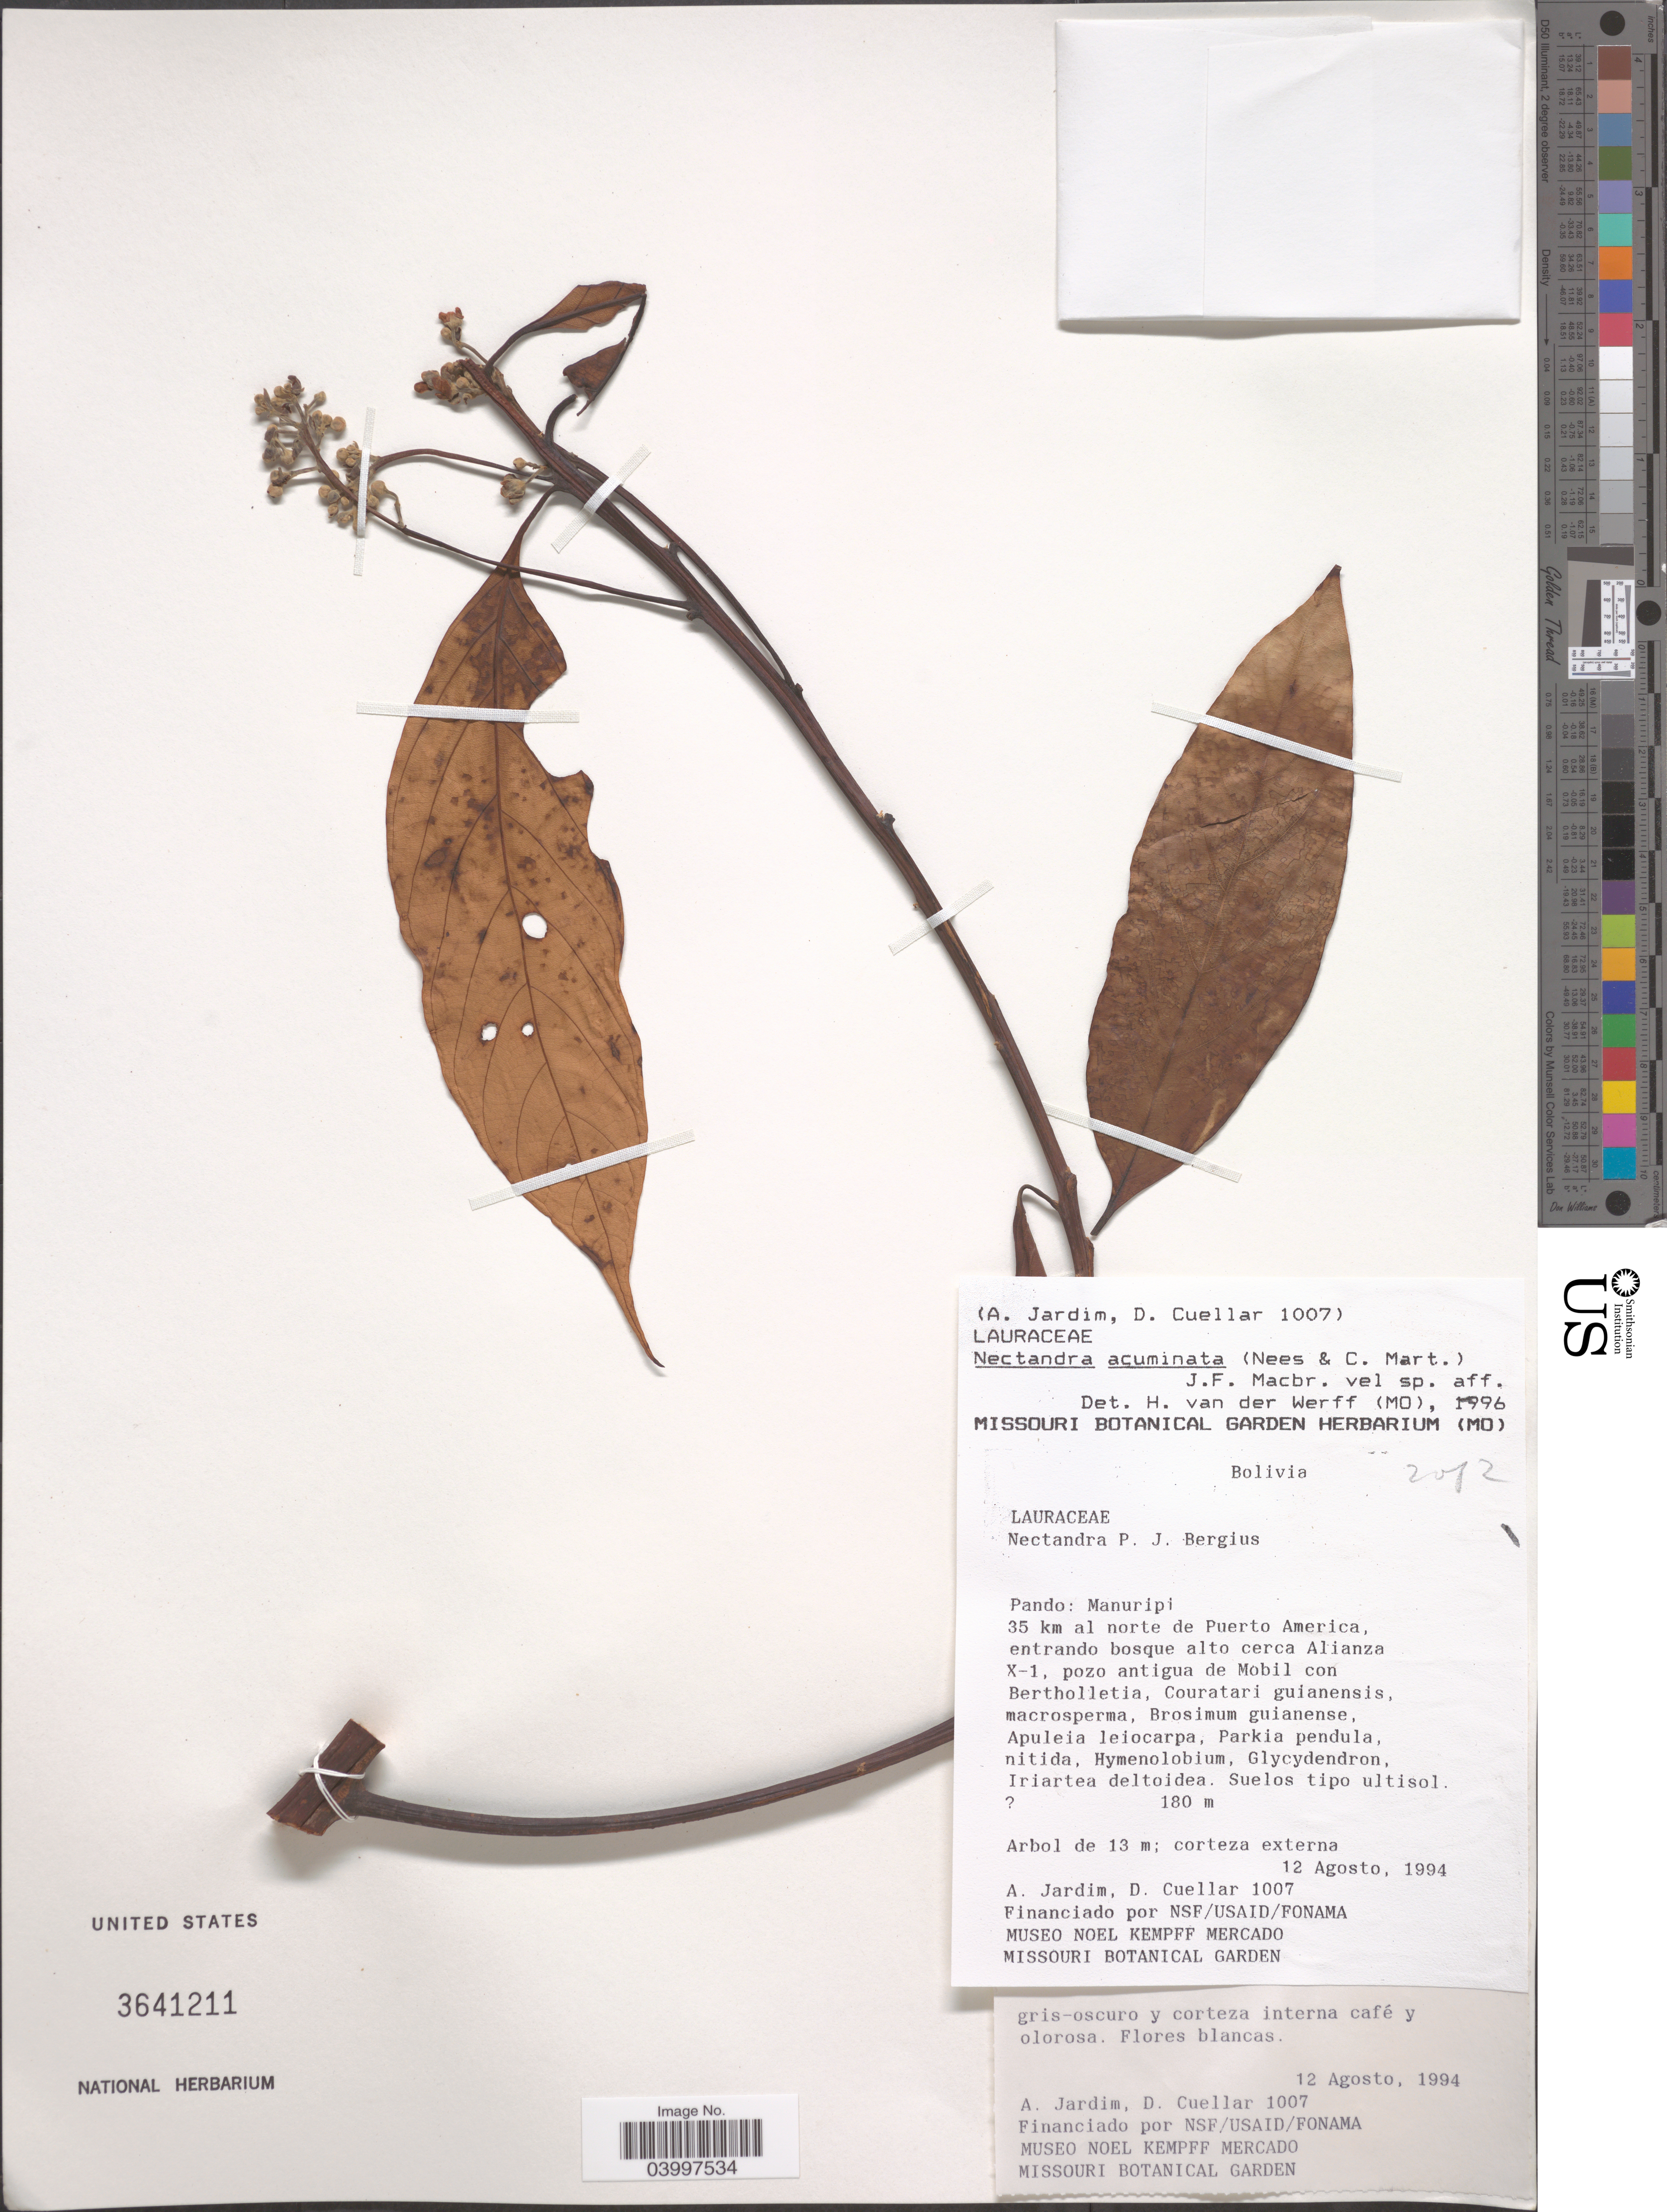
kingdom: Plantae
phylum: Tracheophyta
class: Magnoliopsida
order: Laurales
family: Lauraceae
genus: Nectandra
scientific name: Nectandra acuminata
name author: (Nees & C. Mart.) J.F. Macbr.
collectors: A. Jardim & D. Cuellar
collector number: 1007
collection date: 1994-08-12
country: Bolivia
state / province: Pando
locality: Manuripi. 35 km al norte de Puerto America.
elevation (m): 180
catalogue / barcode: US 3641211